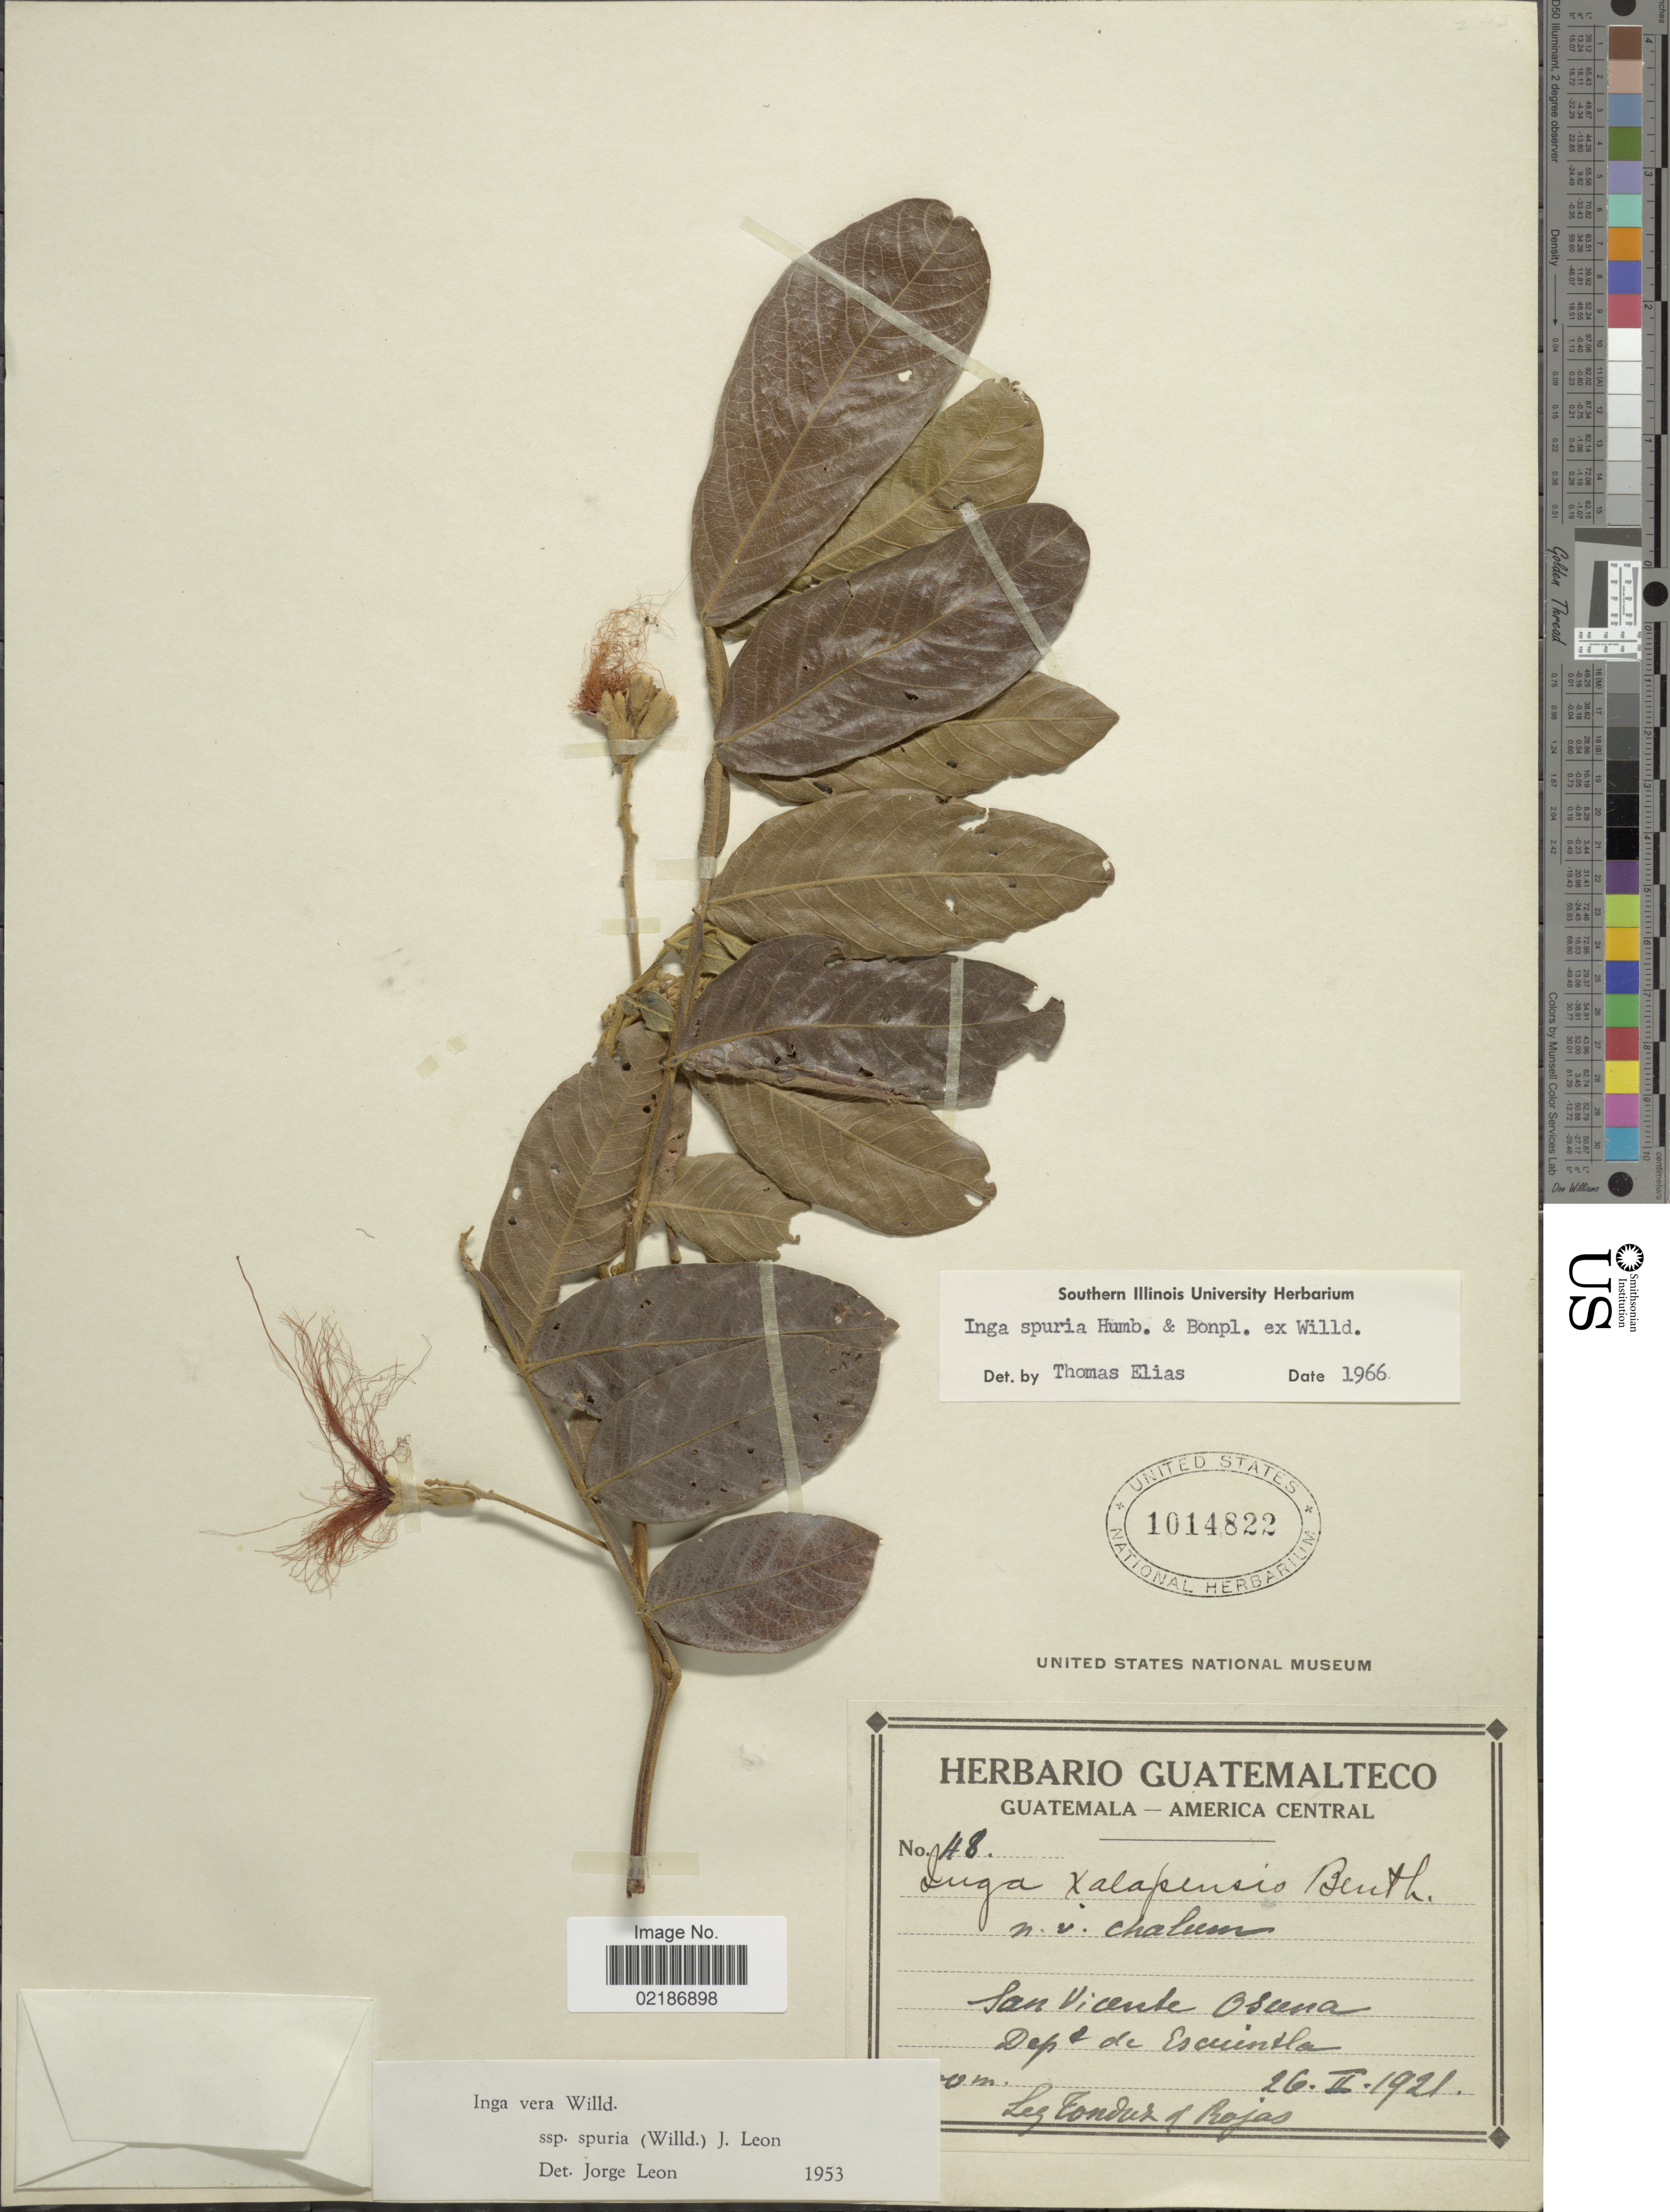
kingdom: Plantae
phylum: Tracheophyta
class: Magnoliopsida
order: Fabales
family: Fabaceae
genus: Inga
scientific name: Inga vera subsp. vera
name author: Willd.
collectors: A. Tonduz & Rojas, --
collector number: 48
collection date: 1921-02-26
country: Guatemala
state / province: Escuintla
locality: San Vicente Osuna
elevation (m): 0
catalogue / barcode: US 1014822